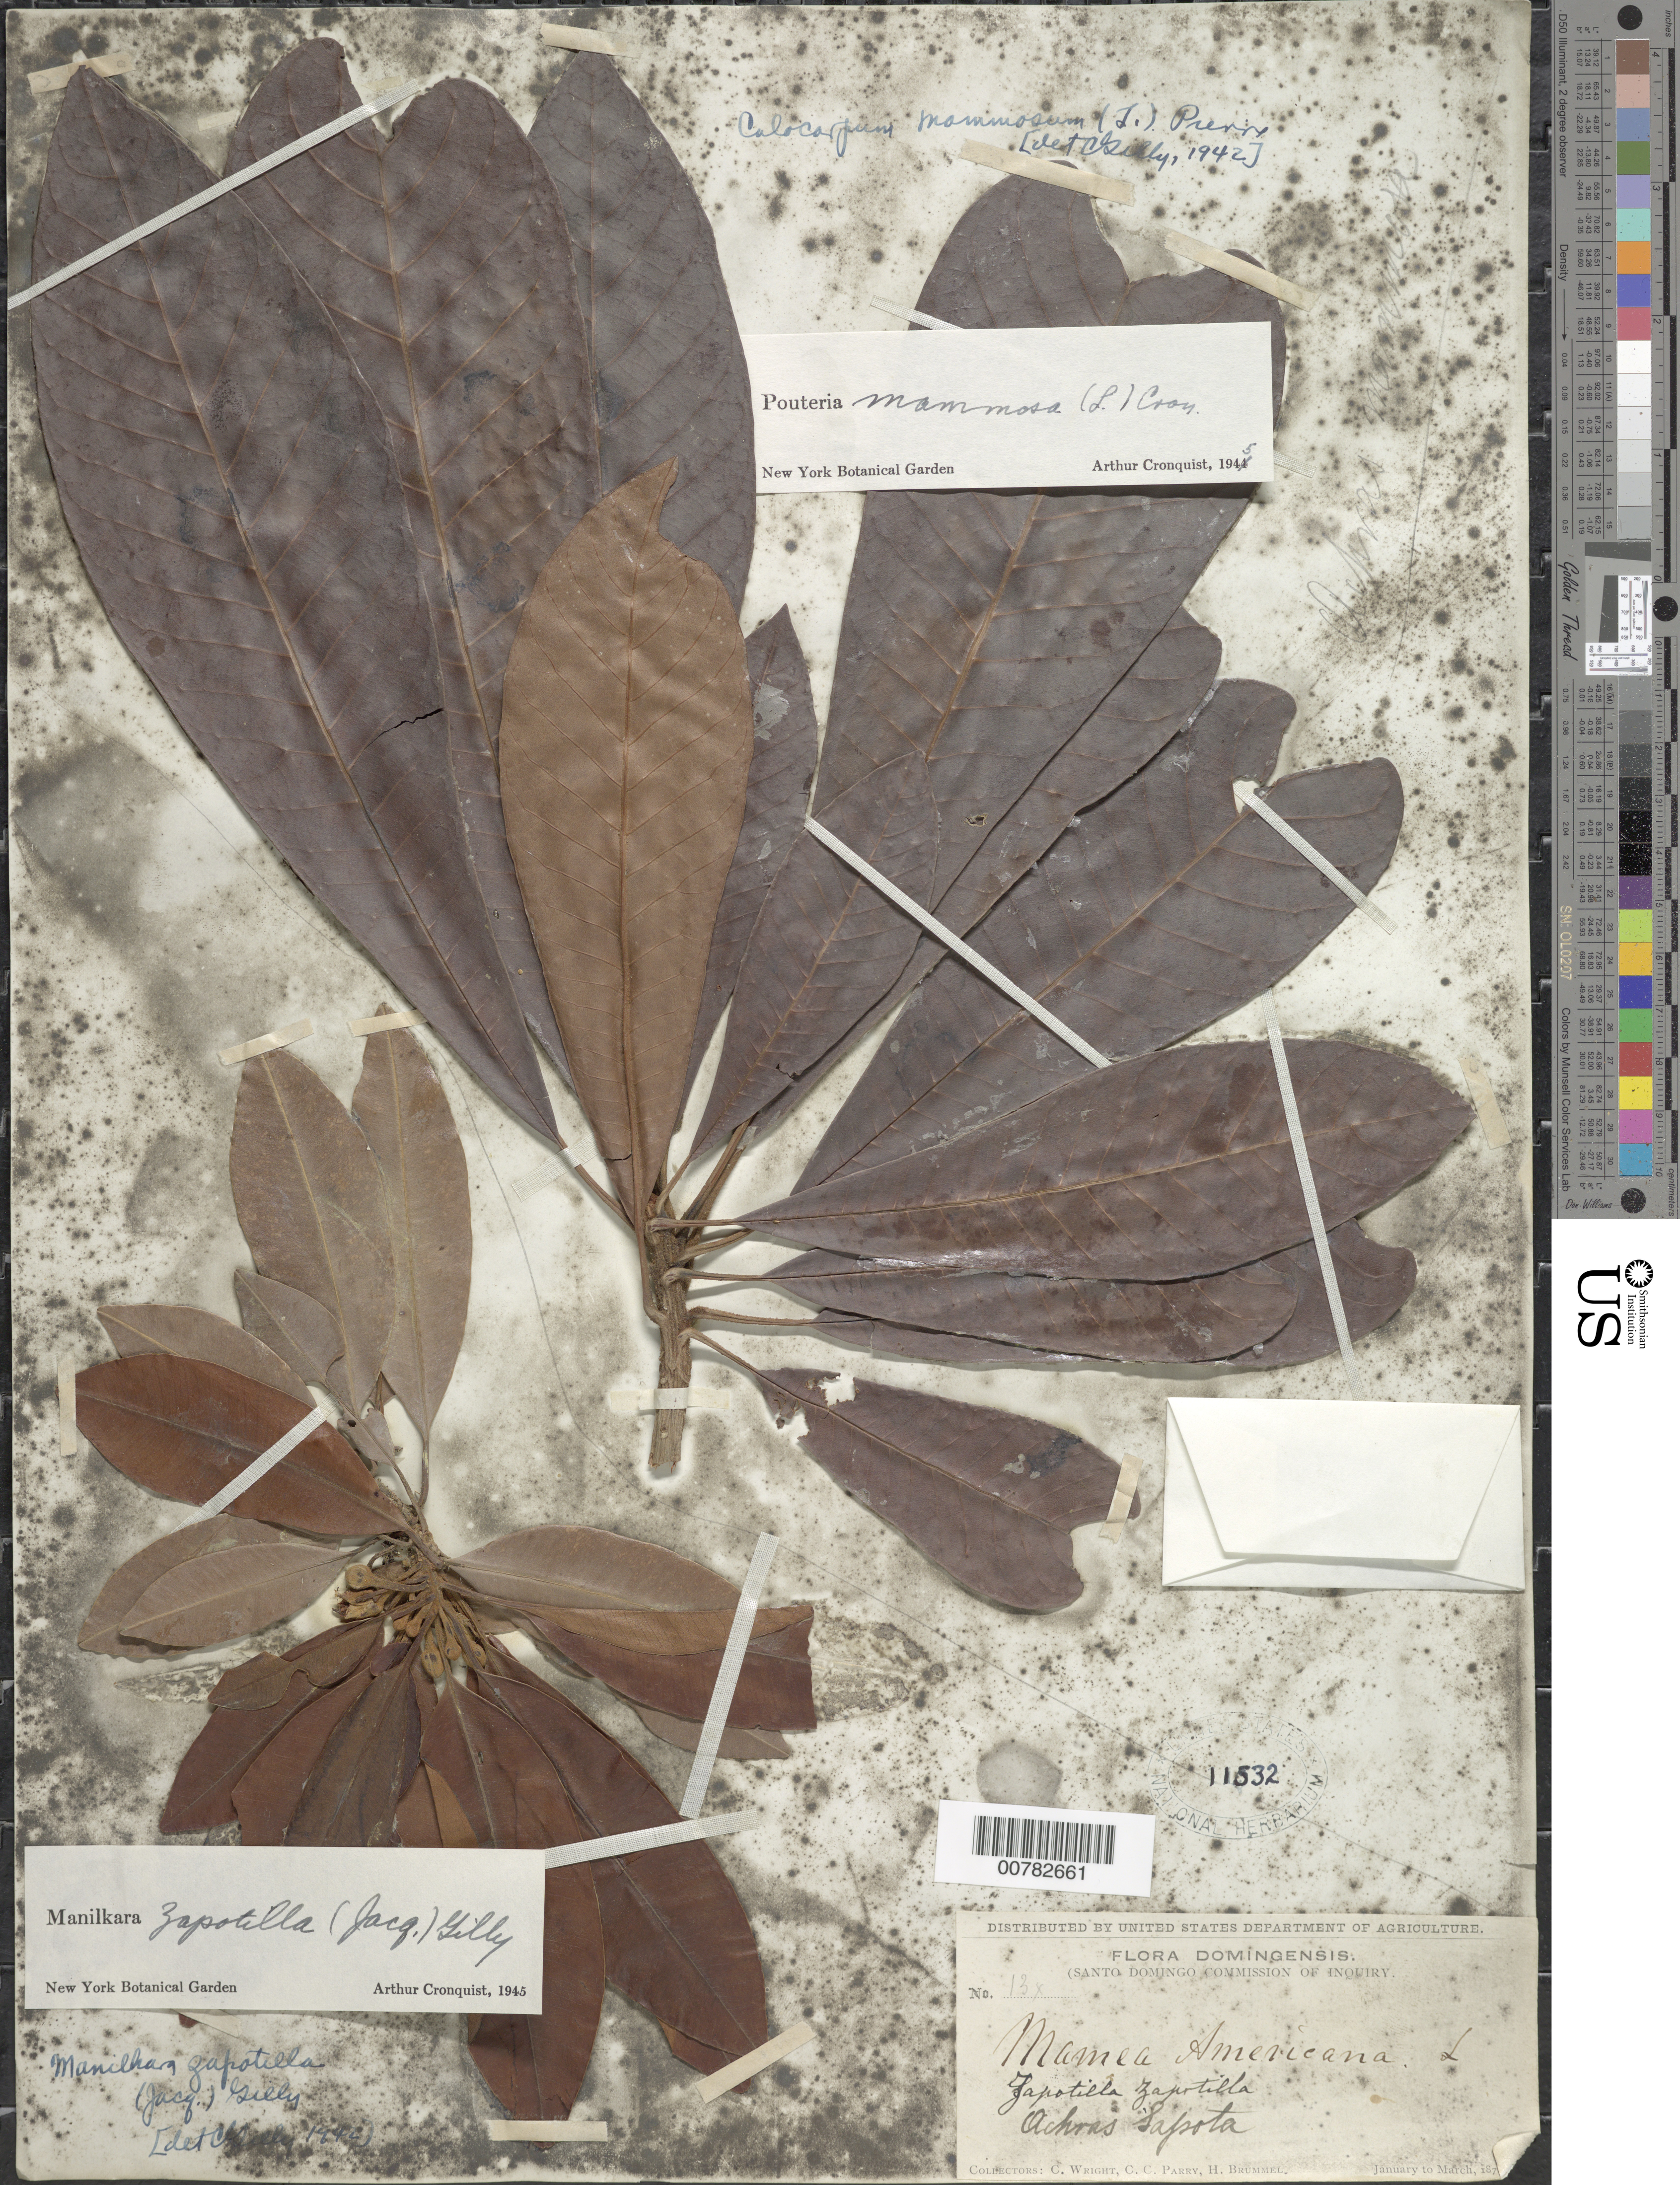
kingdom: Plantae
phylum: Tracheophyta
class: Magnoliopsida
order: Ericales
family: Sapotaceae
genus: Manilkara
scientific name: Manilkara zapota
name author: (L.) P. Royen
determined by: Cronquist, A. J.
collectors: C. Wright, C. C. Parry & H. Brummel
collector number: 13x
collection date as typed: Jan 1871 to -- Mar 1871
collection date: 1871-01/1871-03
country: Dominican Republic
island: Hispaniola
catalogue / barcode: US 11532